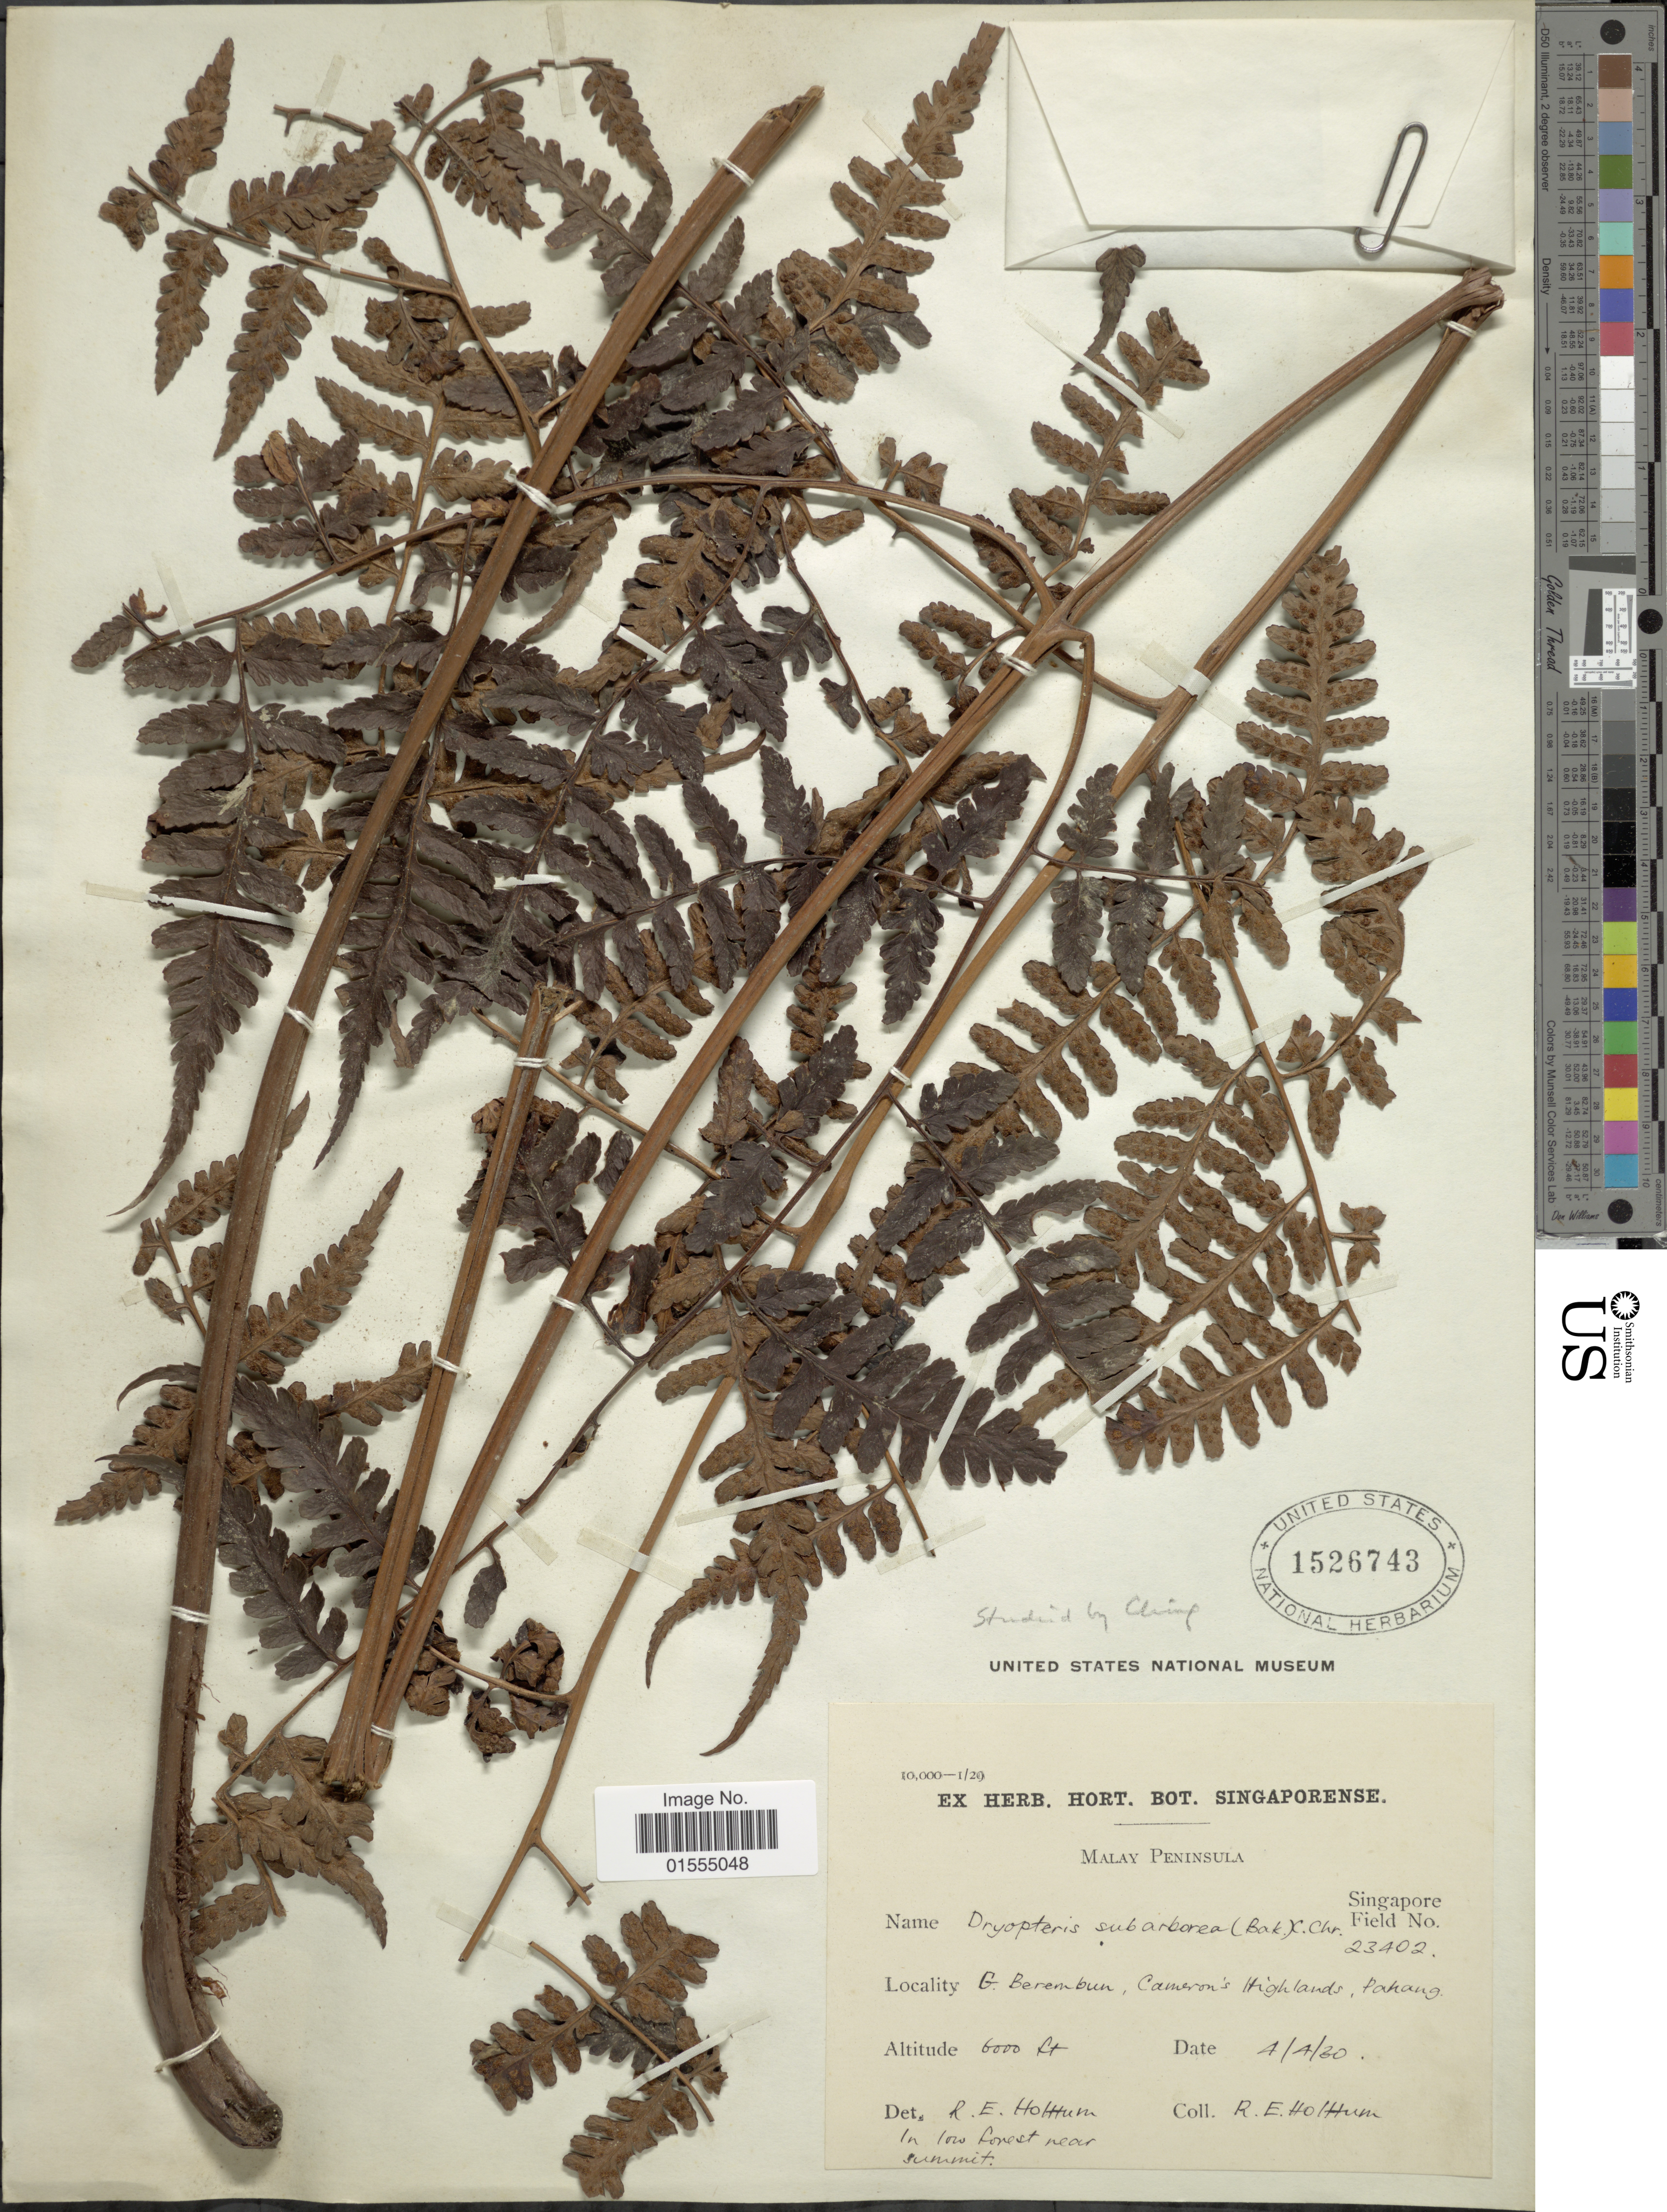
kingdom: Plantae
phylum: Tracheophyta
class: Polypodiopsida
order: Polypodiales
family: Dryopteridaceae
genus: Dryopteris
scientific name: Dryopteris subarborea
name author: (Baker) C. Chr.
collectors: R. E. Holttum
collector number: Singapore Field 23402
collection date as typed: Transcribed d/m/y: 4/4/30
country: Malaysia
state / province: Pahang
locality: Malay Peninsula, G. Berembun, Cameron's Highlands, Pahang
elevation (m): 1829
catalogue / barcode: US 1526743